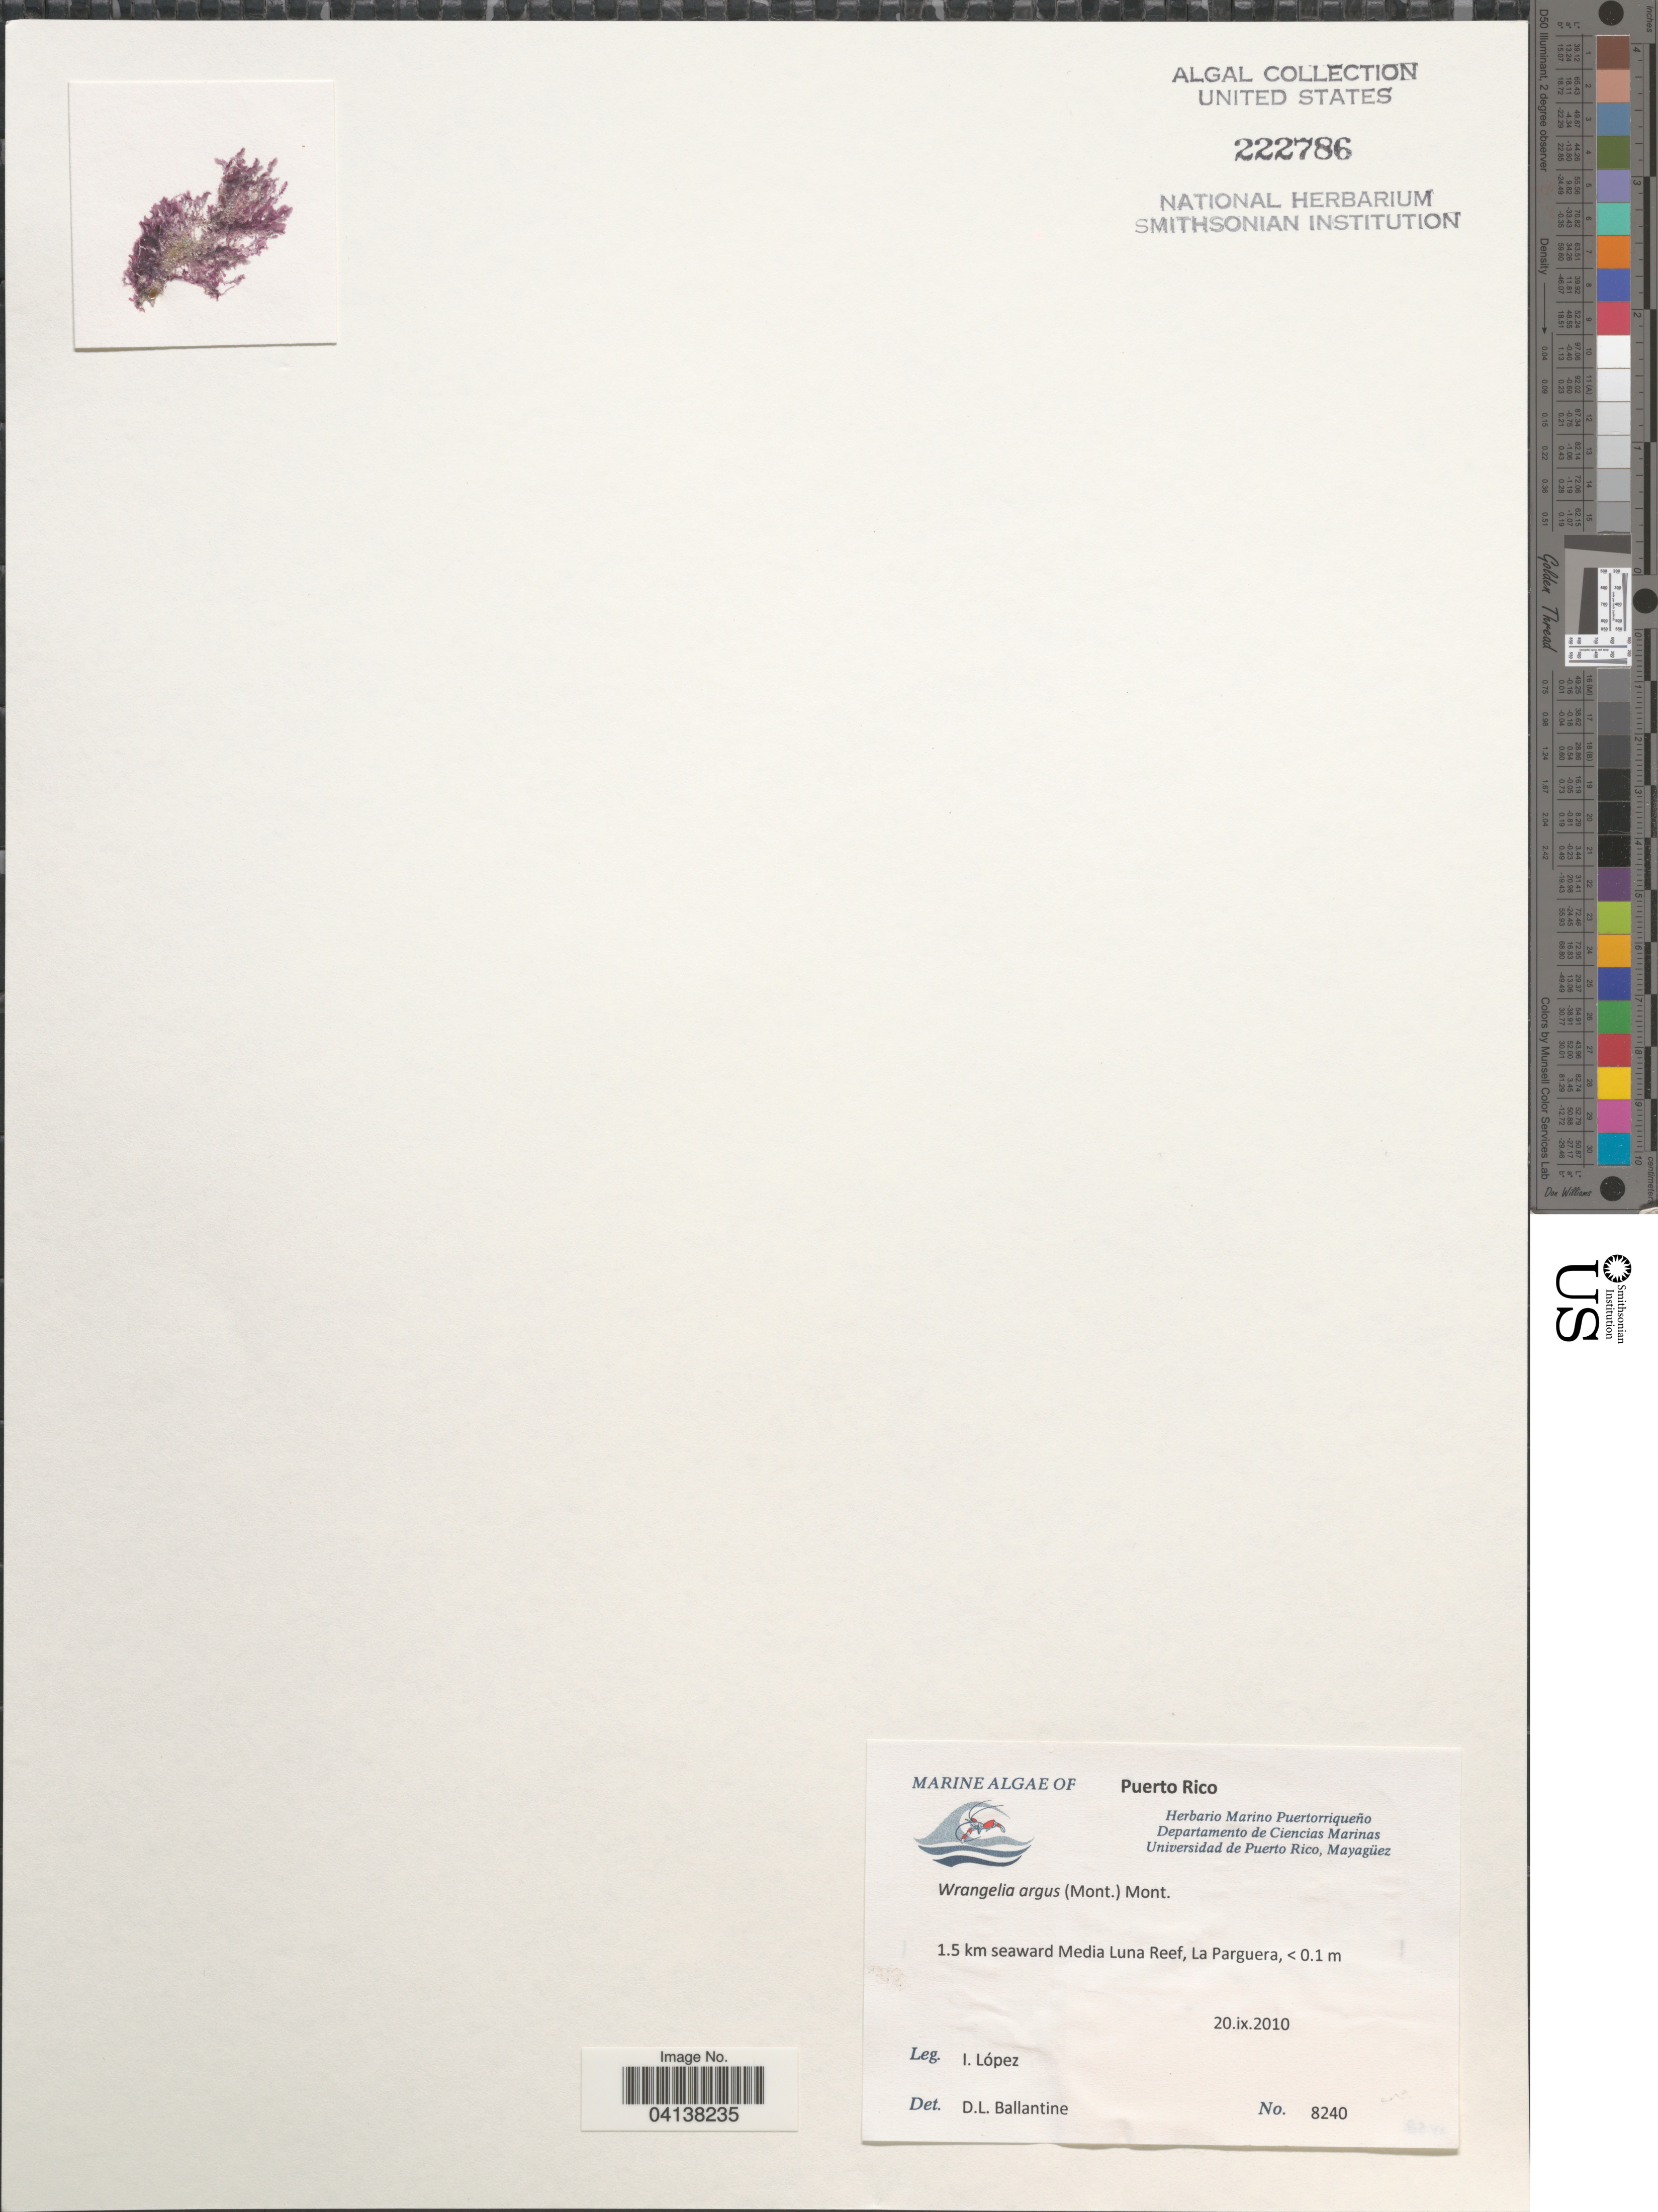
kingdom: Plantae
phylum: Rhodophyta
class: Florideophyceae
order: Ceramiales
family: Wrangeliaceae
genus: Wrangelia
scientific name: Wrangelia argus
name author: (Mont.) Mont.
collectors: I. Lopez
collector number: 8240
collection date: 2010-09-20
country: Puerto Rico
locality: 1.5 km seaward Media Luna Reef, La Parguera.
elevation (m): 0.1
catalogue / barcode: US 222786